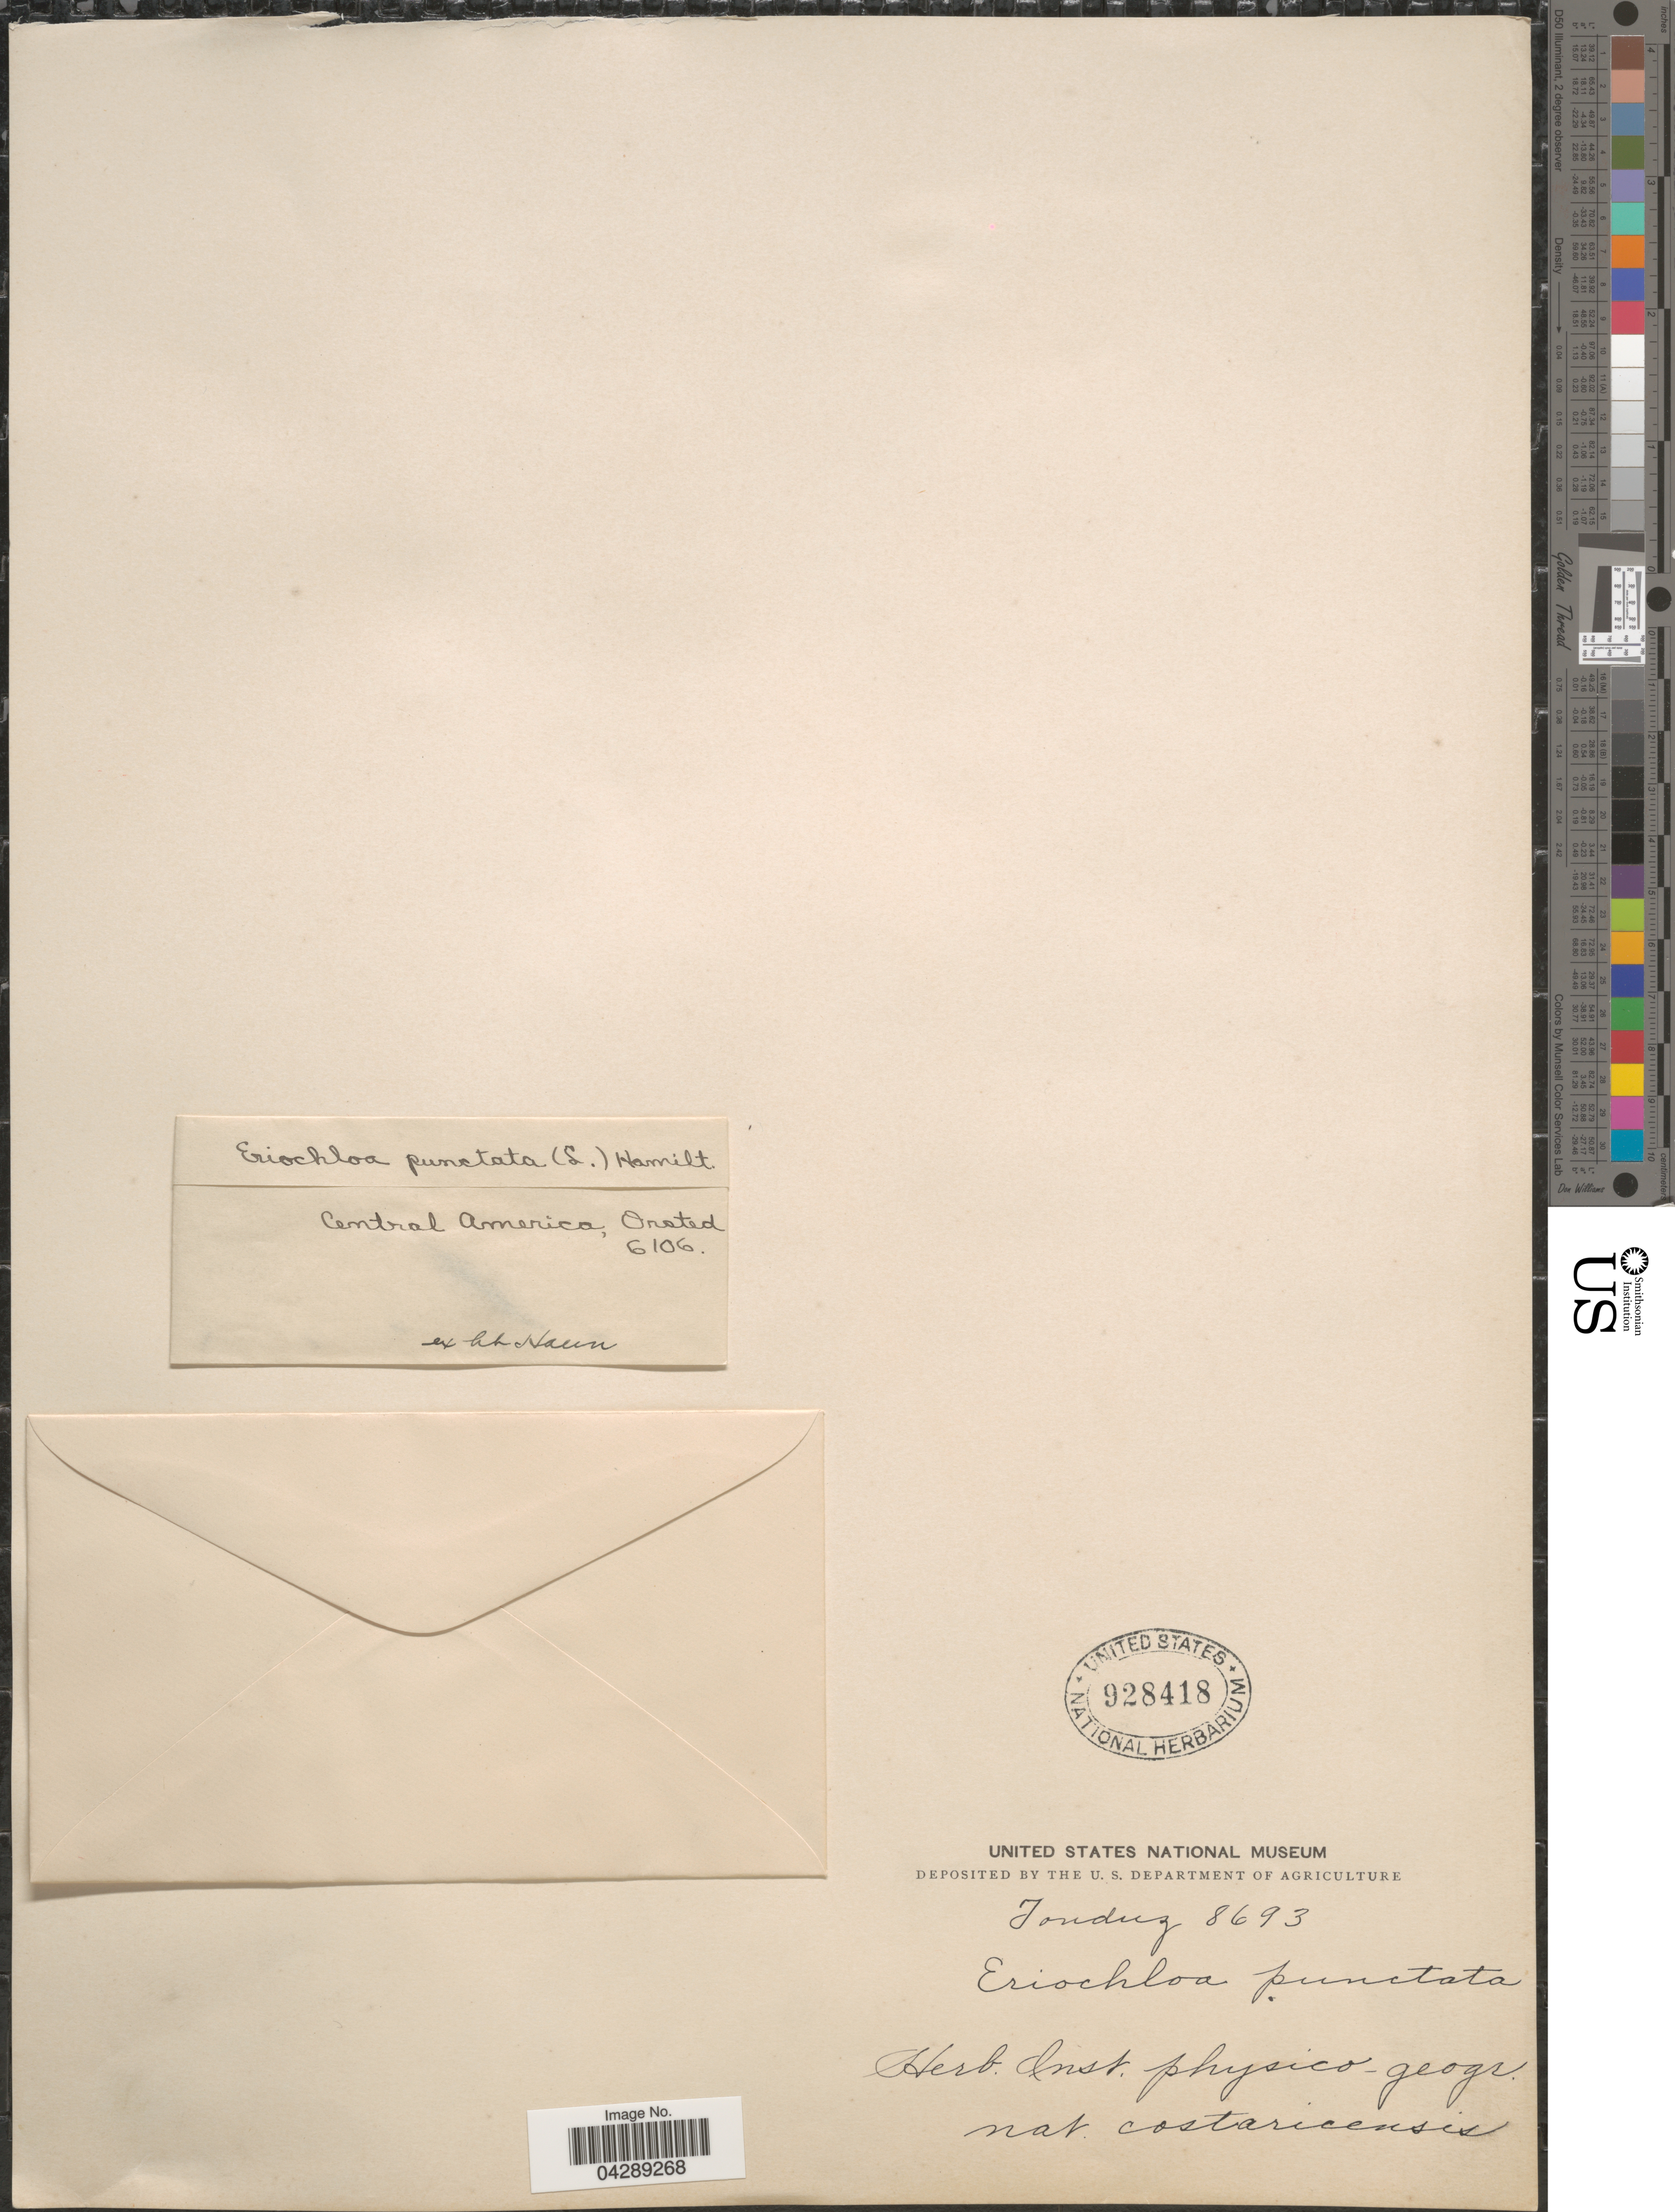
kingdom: Plantae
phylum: Tracheophyta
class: Liliopsida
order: Poales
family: Poaceae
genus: Eriochloa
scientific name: Eriochloa punctata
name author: (L.) Desv. ex Ham.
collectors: Ørsted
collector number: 6106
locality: Central America.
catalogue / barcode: US 928418-2